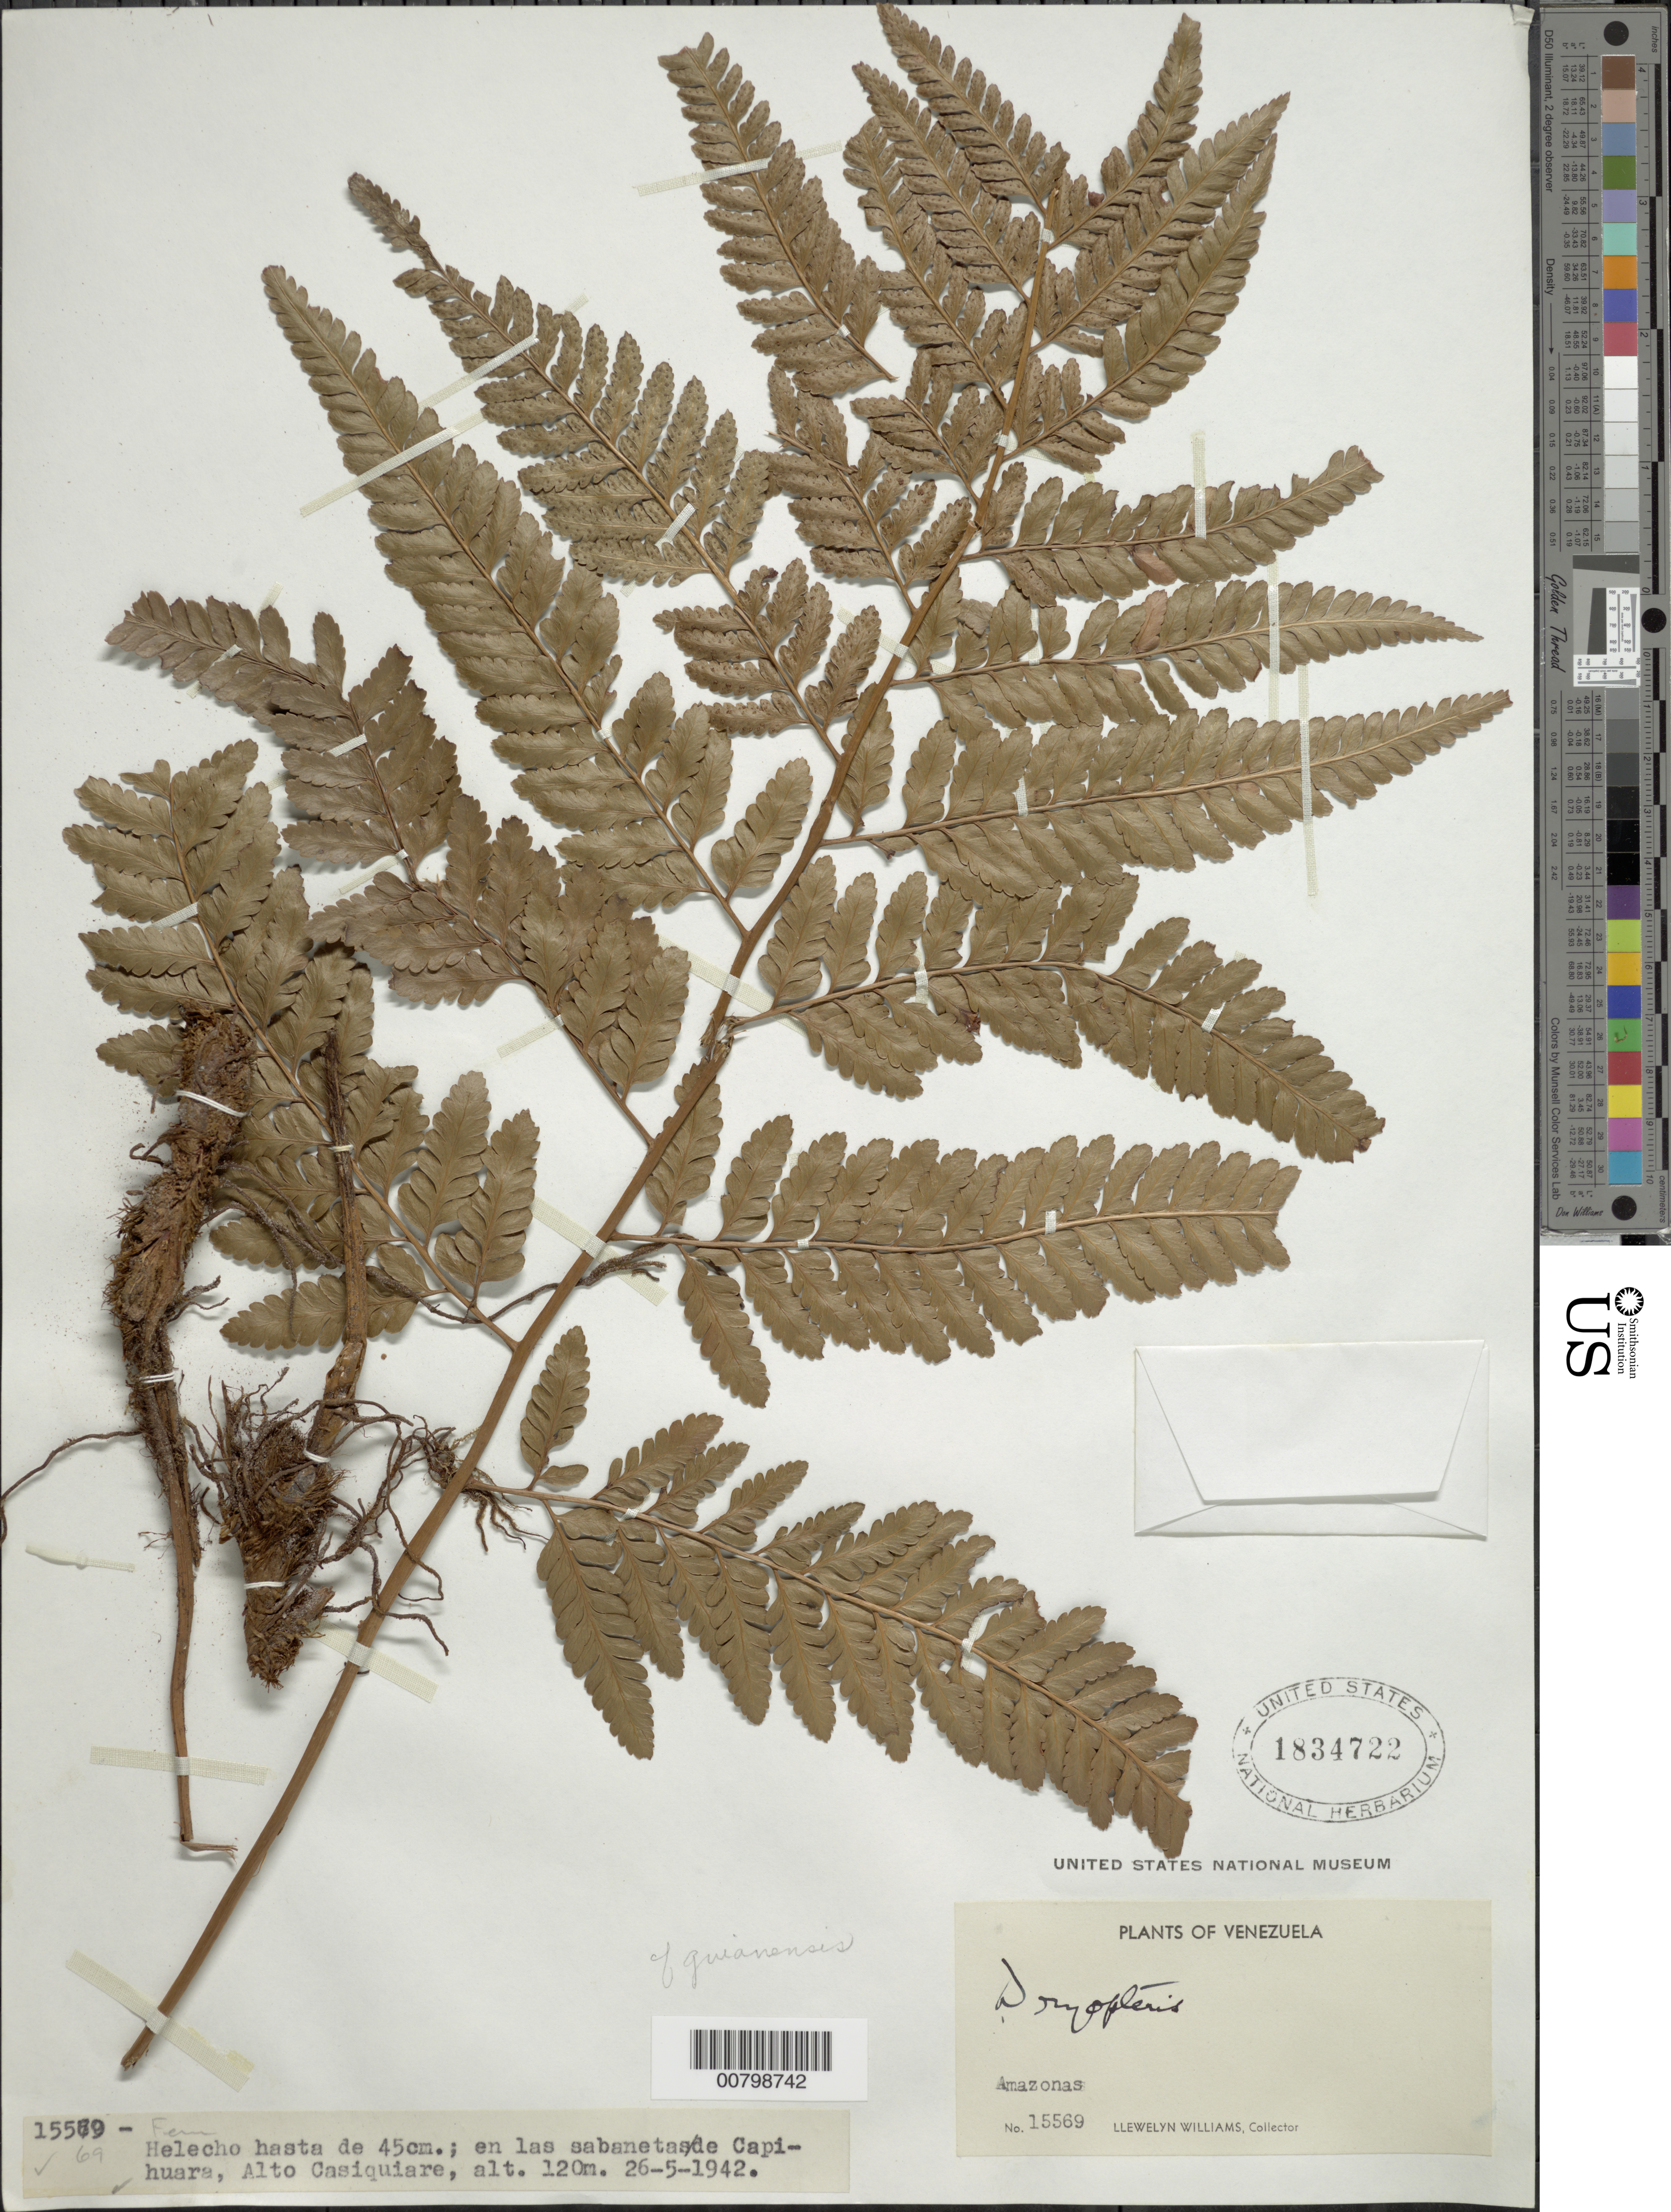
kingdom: Plantae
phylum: Tracheophyta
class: Polypodiopsida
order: Polypodiales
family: Dryopteridaceae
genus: Arachniodes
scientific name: Arachniodes macrostegia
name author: (Hook.) Proctor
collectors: Ll. Williams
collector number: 15569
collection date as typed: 26-May-42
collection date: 1942-05-26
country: Venezuela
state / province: Amazonas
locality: Capihuara, Alto Casiquiare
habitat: Sabanetas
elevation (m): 120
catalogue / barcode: US 1834722